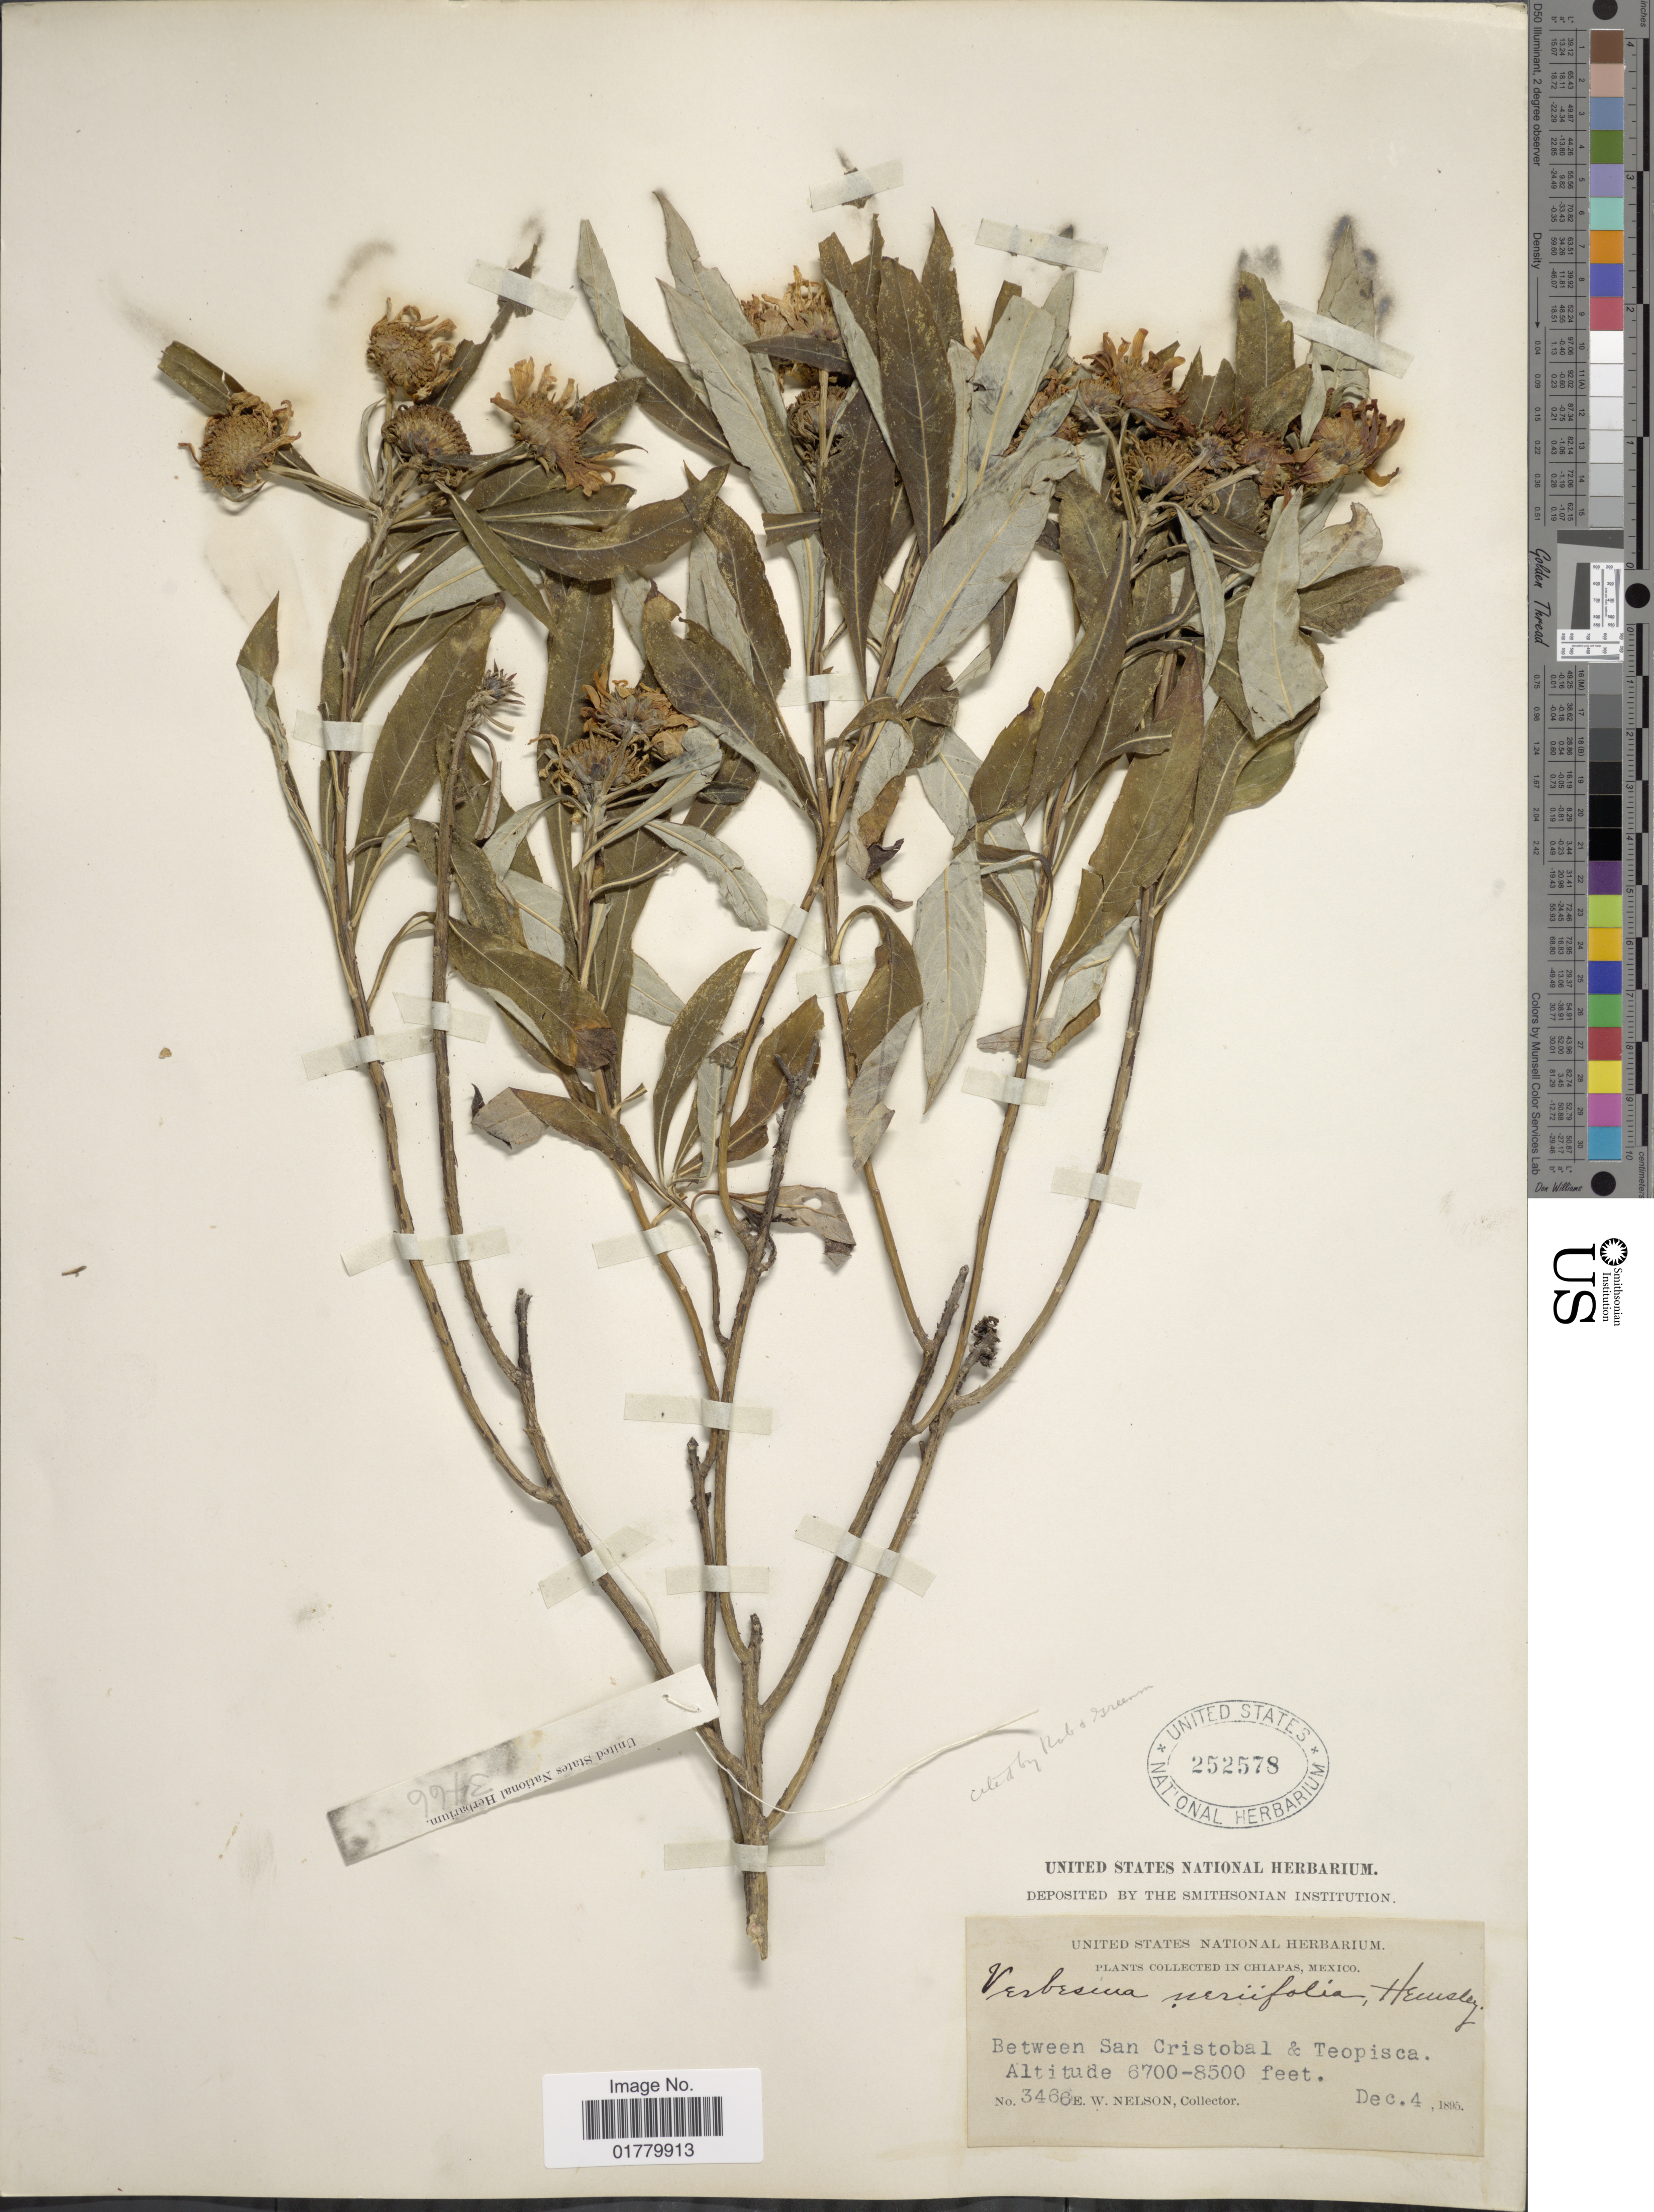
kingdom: Plantae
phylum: Tracheophyta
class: Magnoliopsida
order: Asterales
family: Asteraceae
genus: Verbesina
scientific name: Verbesina neriifolia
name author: Hemsl.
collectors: E. W. Nelson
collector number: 3466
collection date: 1895-12-04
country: Mexico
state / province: Chiapas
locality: Between San Cristobal & Teopisca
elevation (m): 2042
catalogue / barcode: US 252578